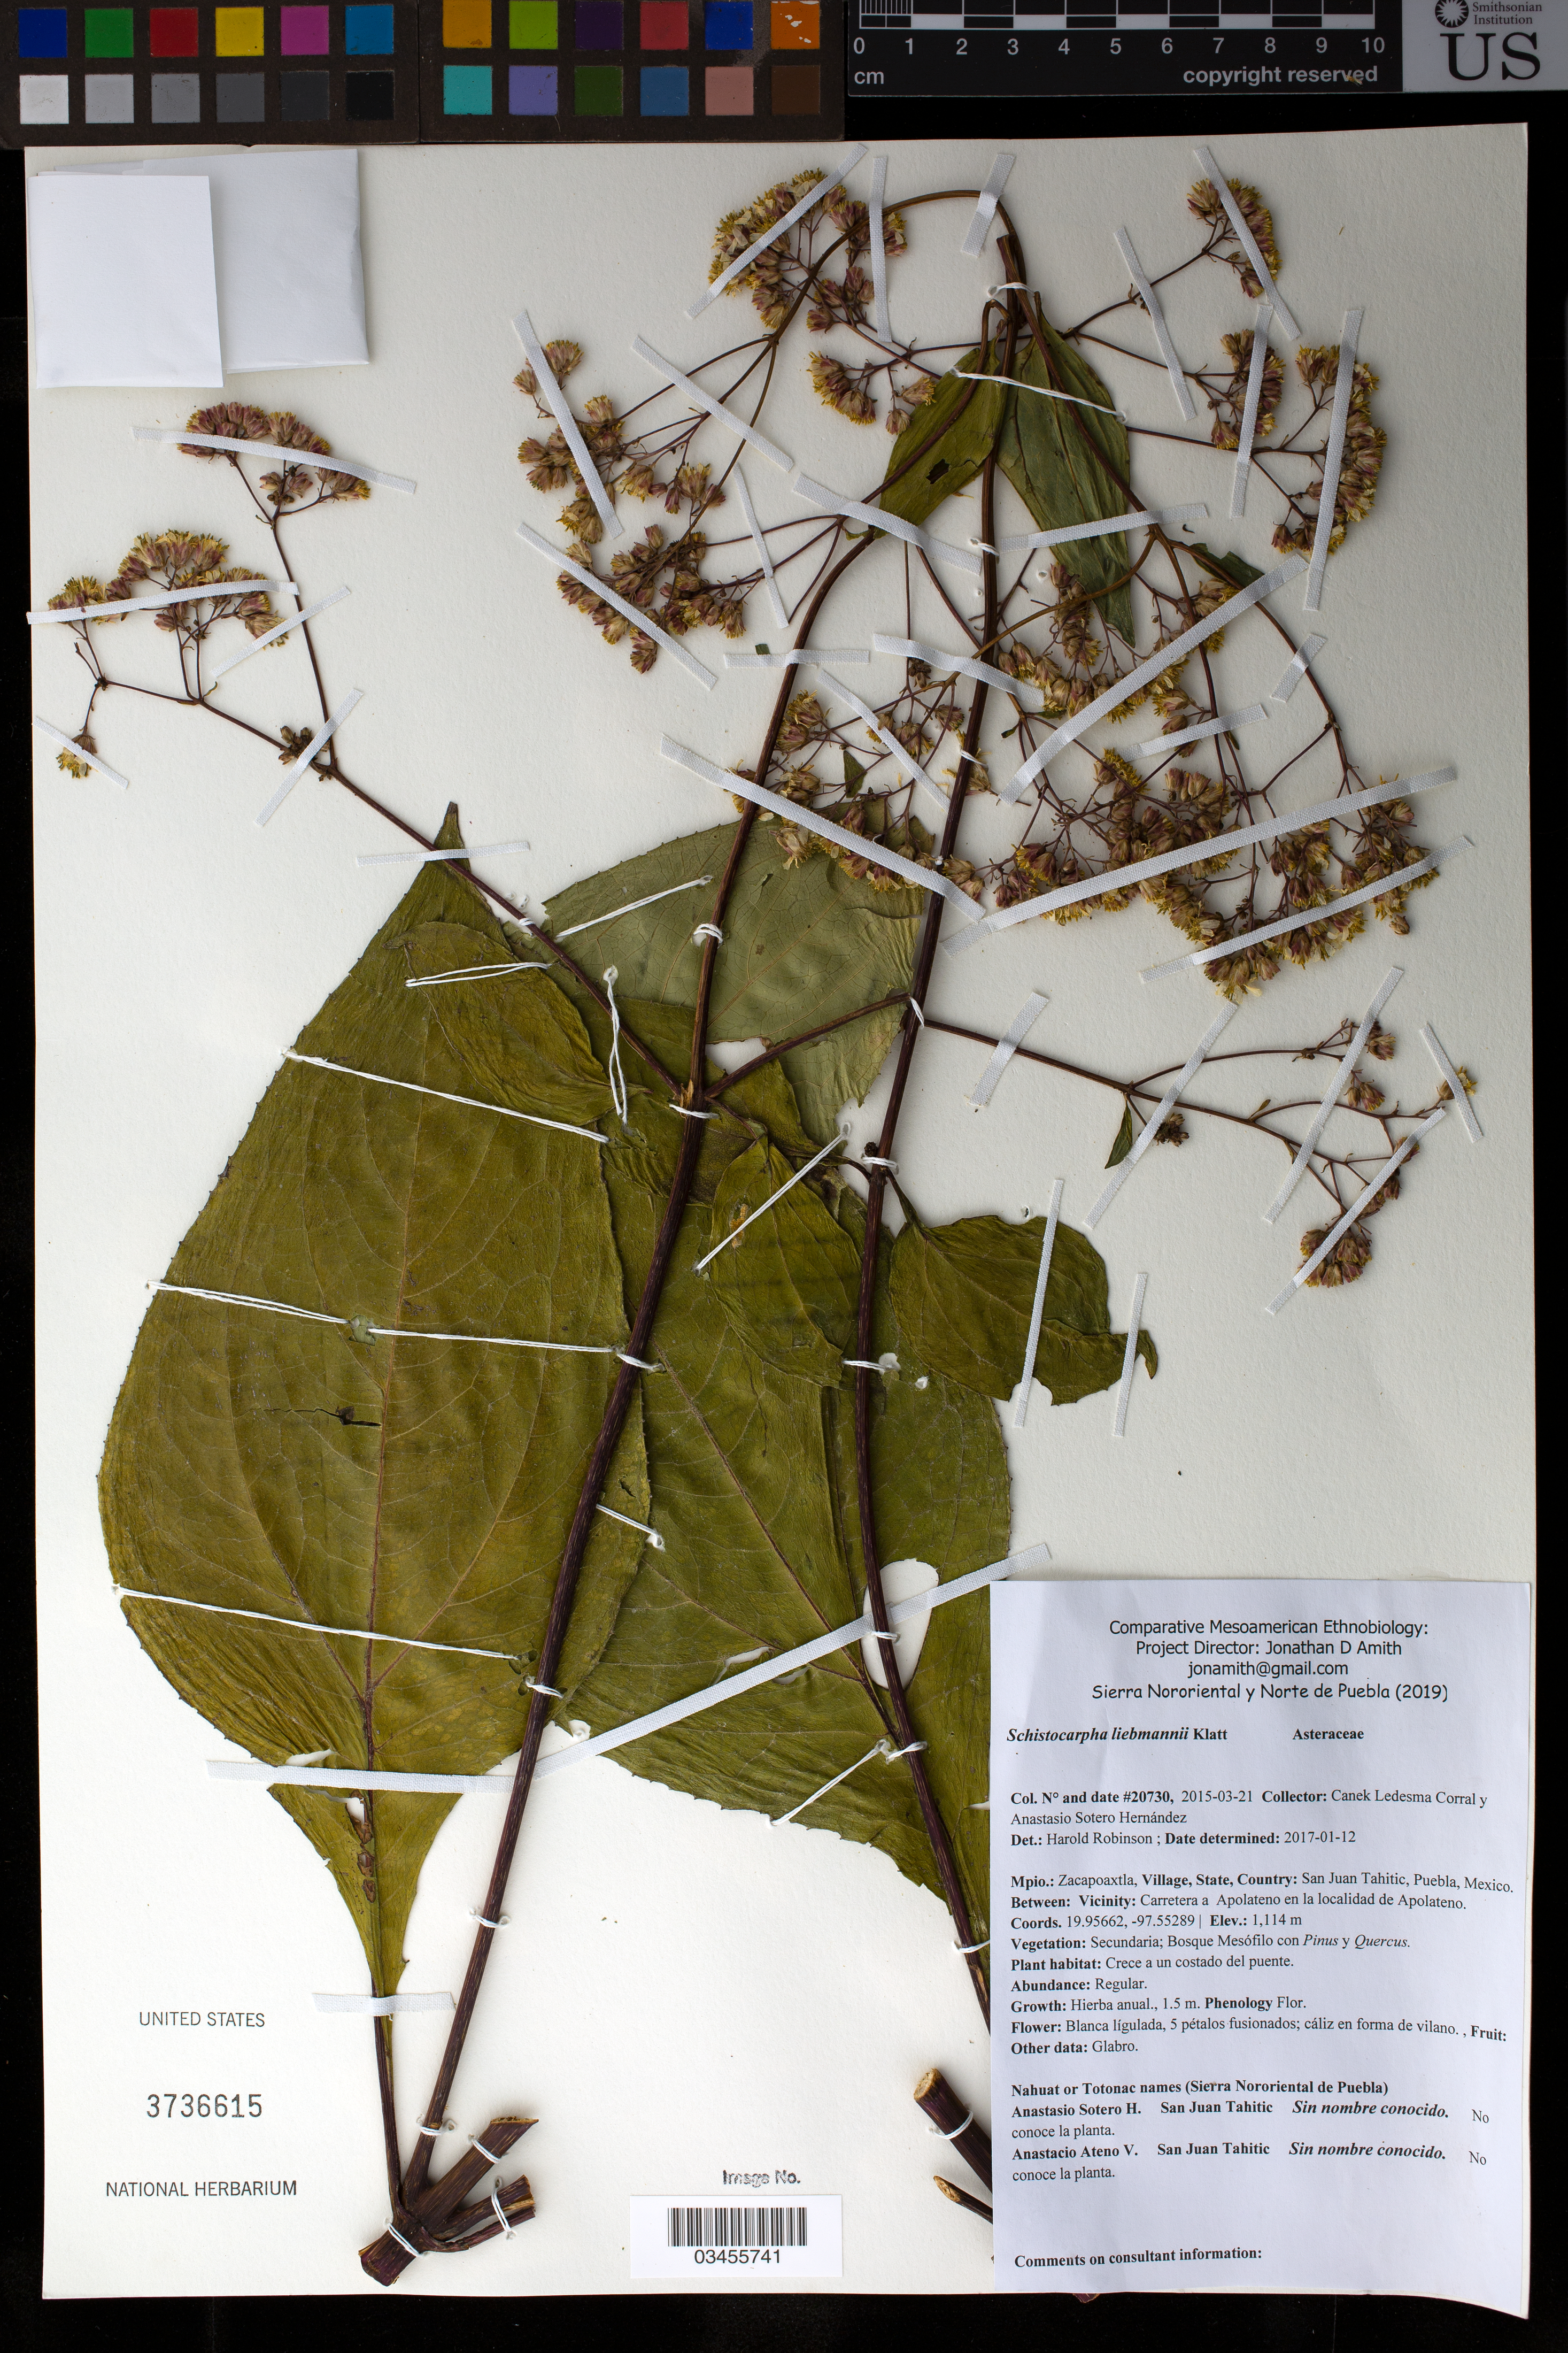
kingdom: Plantae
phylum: Tracheophyta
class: Magnoliopsida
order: Asterales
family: Asteraceae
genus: Schistocarpha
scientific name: Schistocarpha liebmannii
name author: Klatt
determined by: Robinson, Harold E., (US)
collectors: Canek Ledesma C. & A. Sotero H.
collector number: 20730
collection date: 2015-03-21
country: México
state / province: Puebla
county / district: Zacapoaxtla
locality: PUEBLO: San Juan Tahitic; LOCALIDAD EXACTA: Carretera a Apolateno en la localidad de Apolateno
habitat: Bosque mesófilo con Pinus y Quercus | Crece a un costado del puente.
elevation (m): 1114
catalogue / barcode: US 3736615